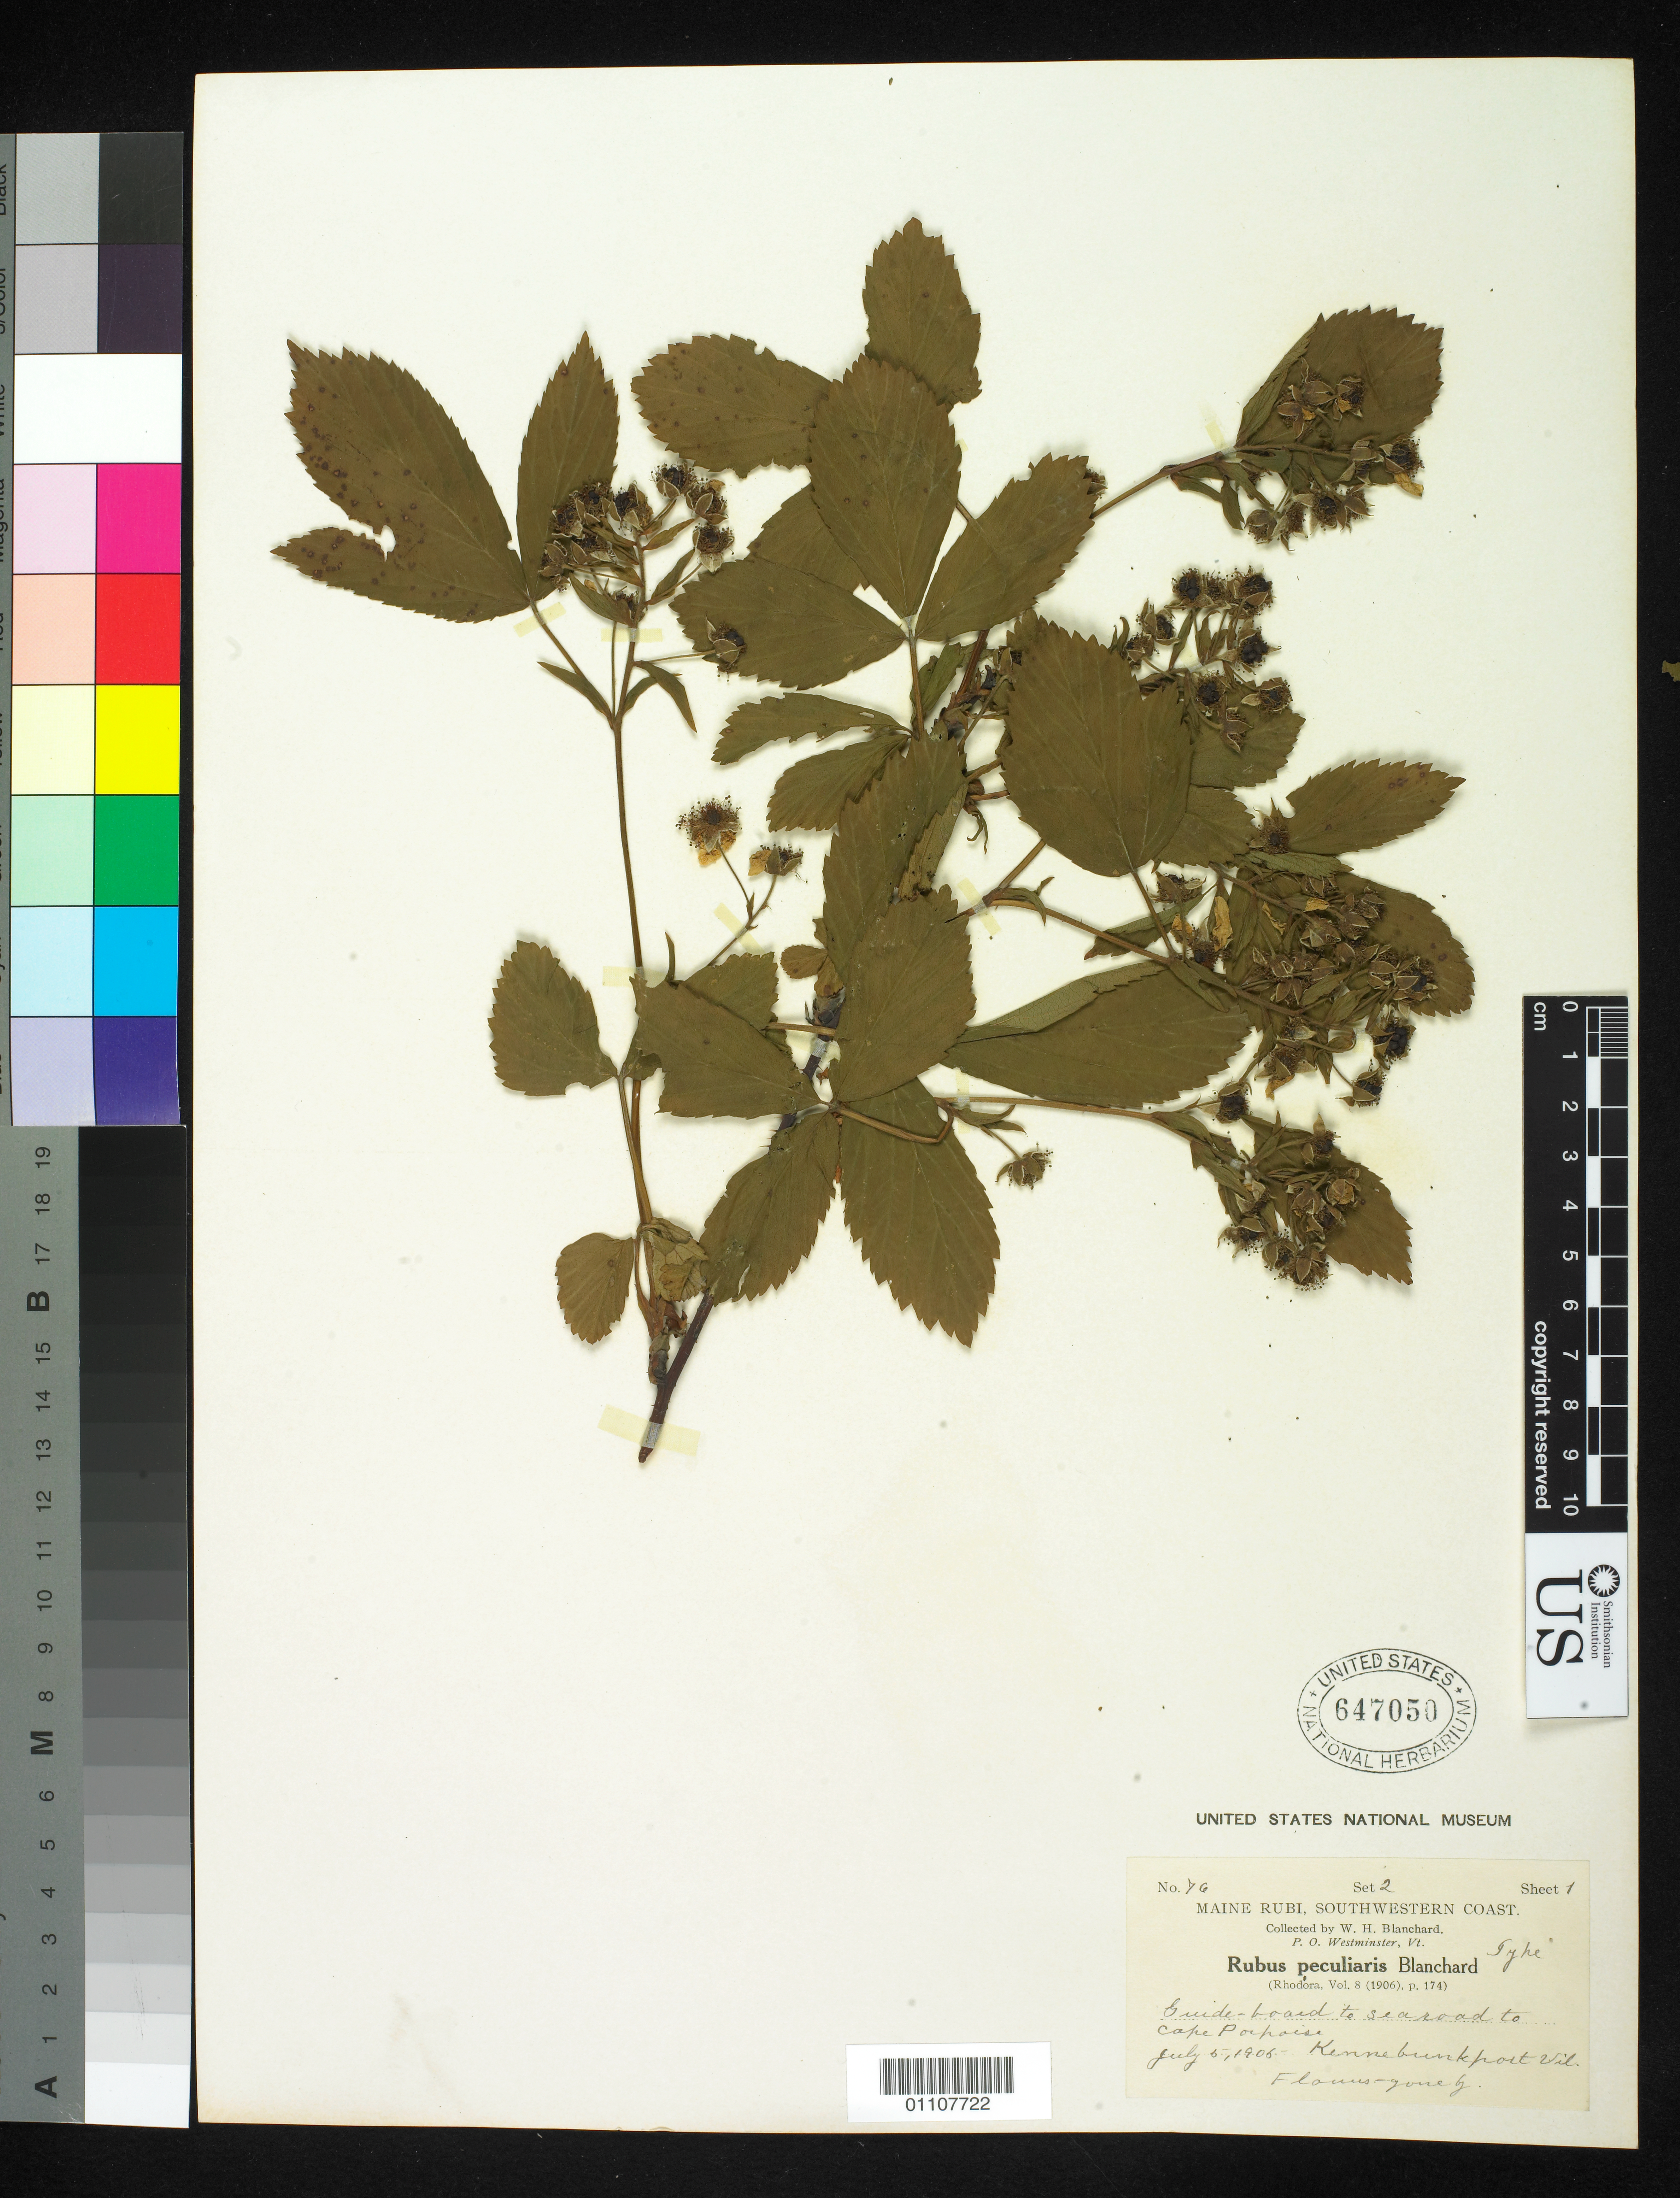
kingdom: Plantae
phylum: Tracheophyta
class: Magnoliopsida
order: Rosales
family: Rosaceae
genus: Rubus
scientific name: Rubus peculiaris Blanch., nom. illeg.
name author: Blanch.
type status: Syntype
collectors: W. H. Blanchard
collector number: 76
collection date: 1905-07-05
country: United States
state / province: Maine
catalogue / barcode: US 677050